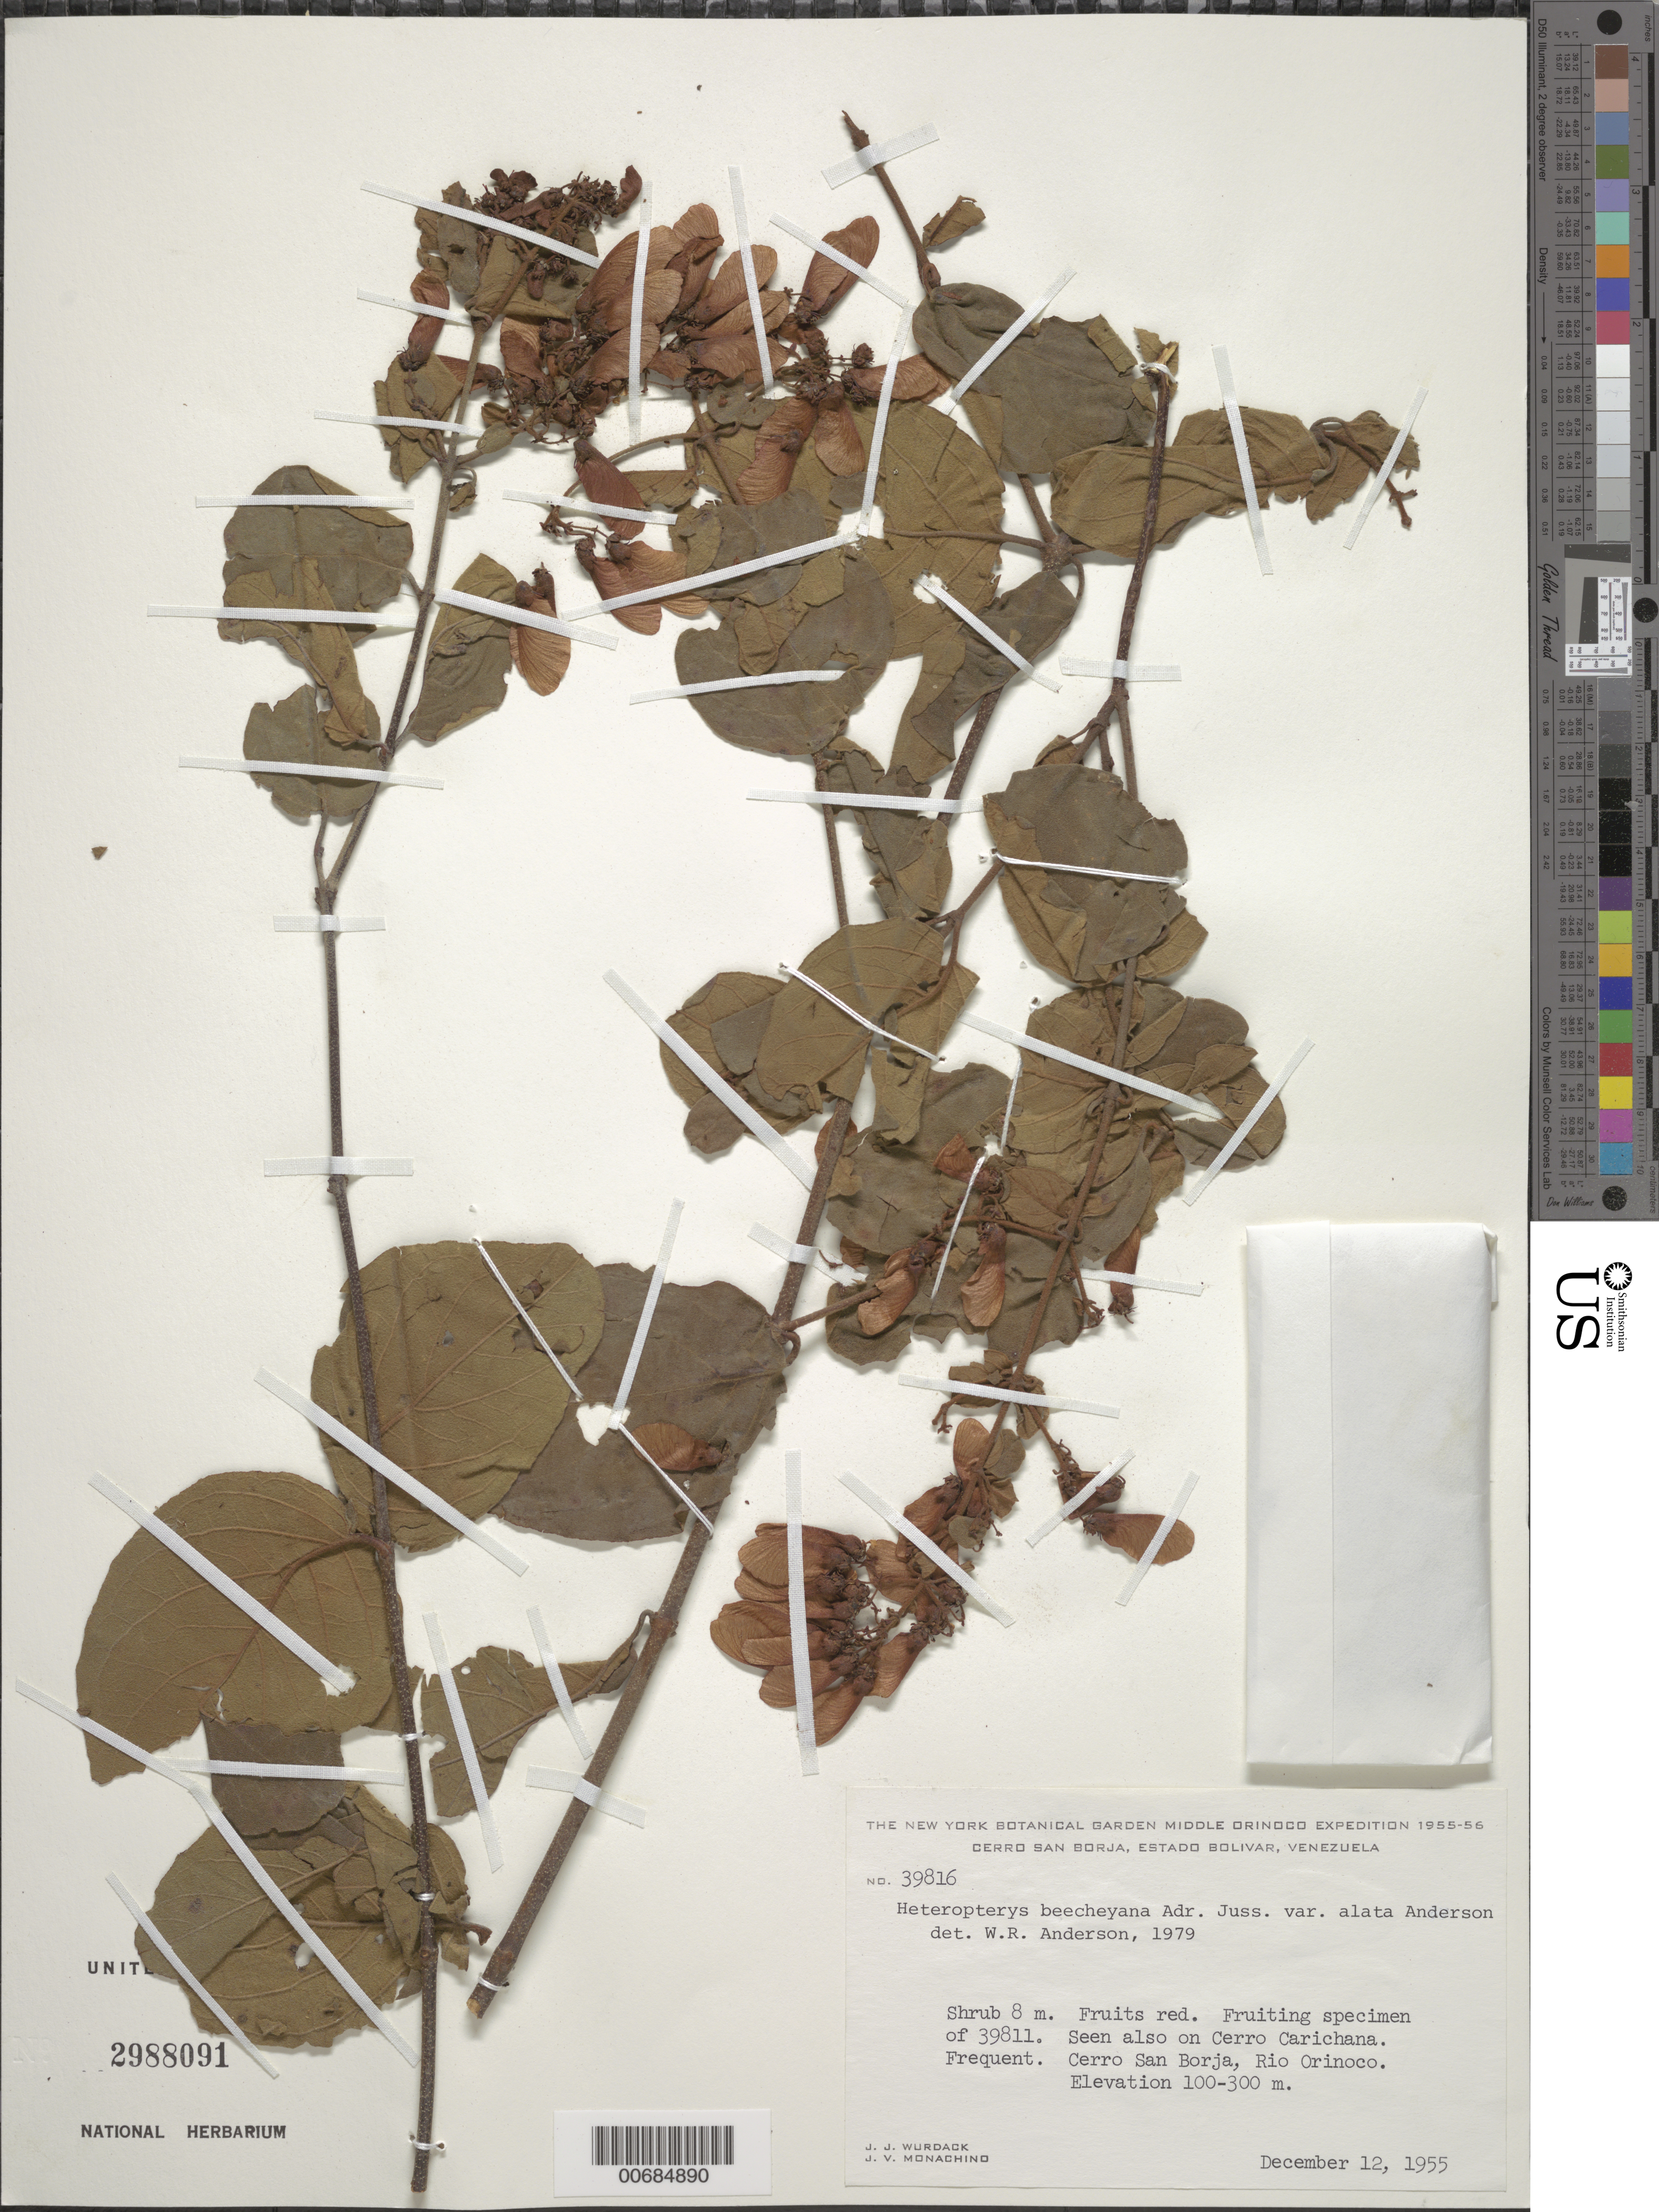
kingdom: Plantae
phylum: Tracheophyta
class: Magnoliopsida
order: Malpighiales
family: Malpighiaceae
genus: Heteropterys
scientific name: Heteropterys beecheyana var. alata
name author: W.R. Anderson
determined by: Anderson, W. R., (MICH), University of Michigan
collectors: J. J. Wurdack & J. V. Monachino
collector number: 39816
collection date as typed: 12-Dec-55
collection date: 1955-12-12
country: Venezuela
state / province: Bolívar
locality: Cerro San Borja, Río Orinoco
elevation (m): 100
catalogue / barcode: US 2988091